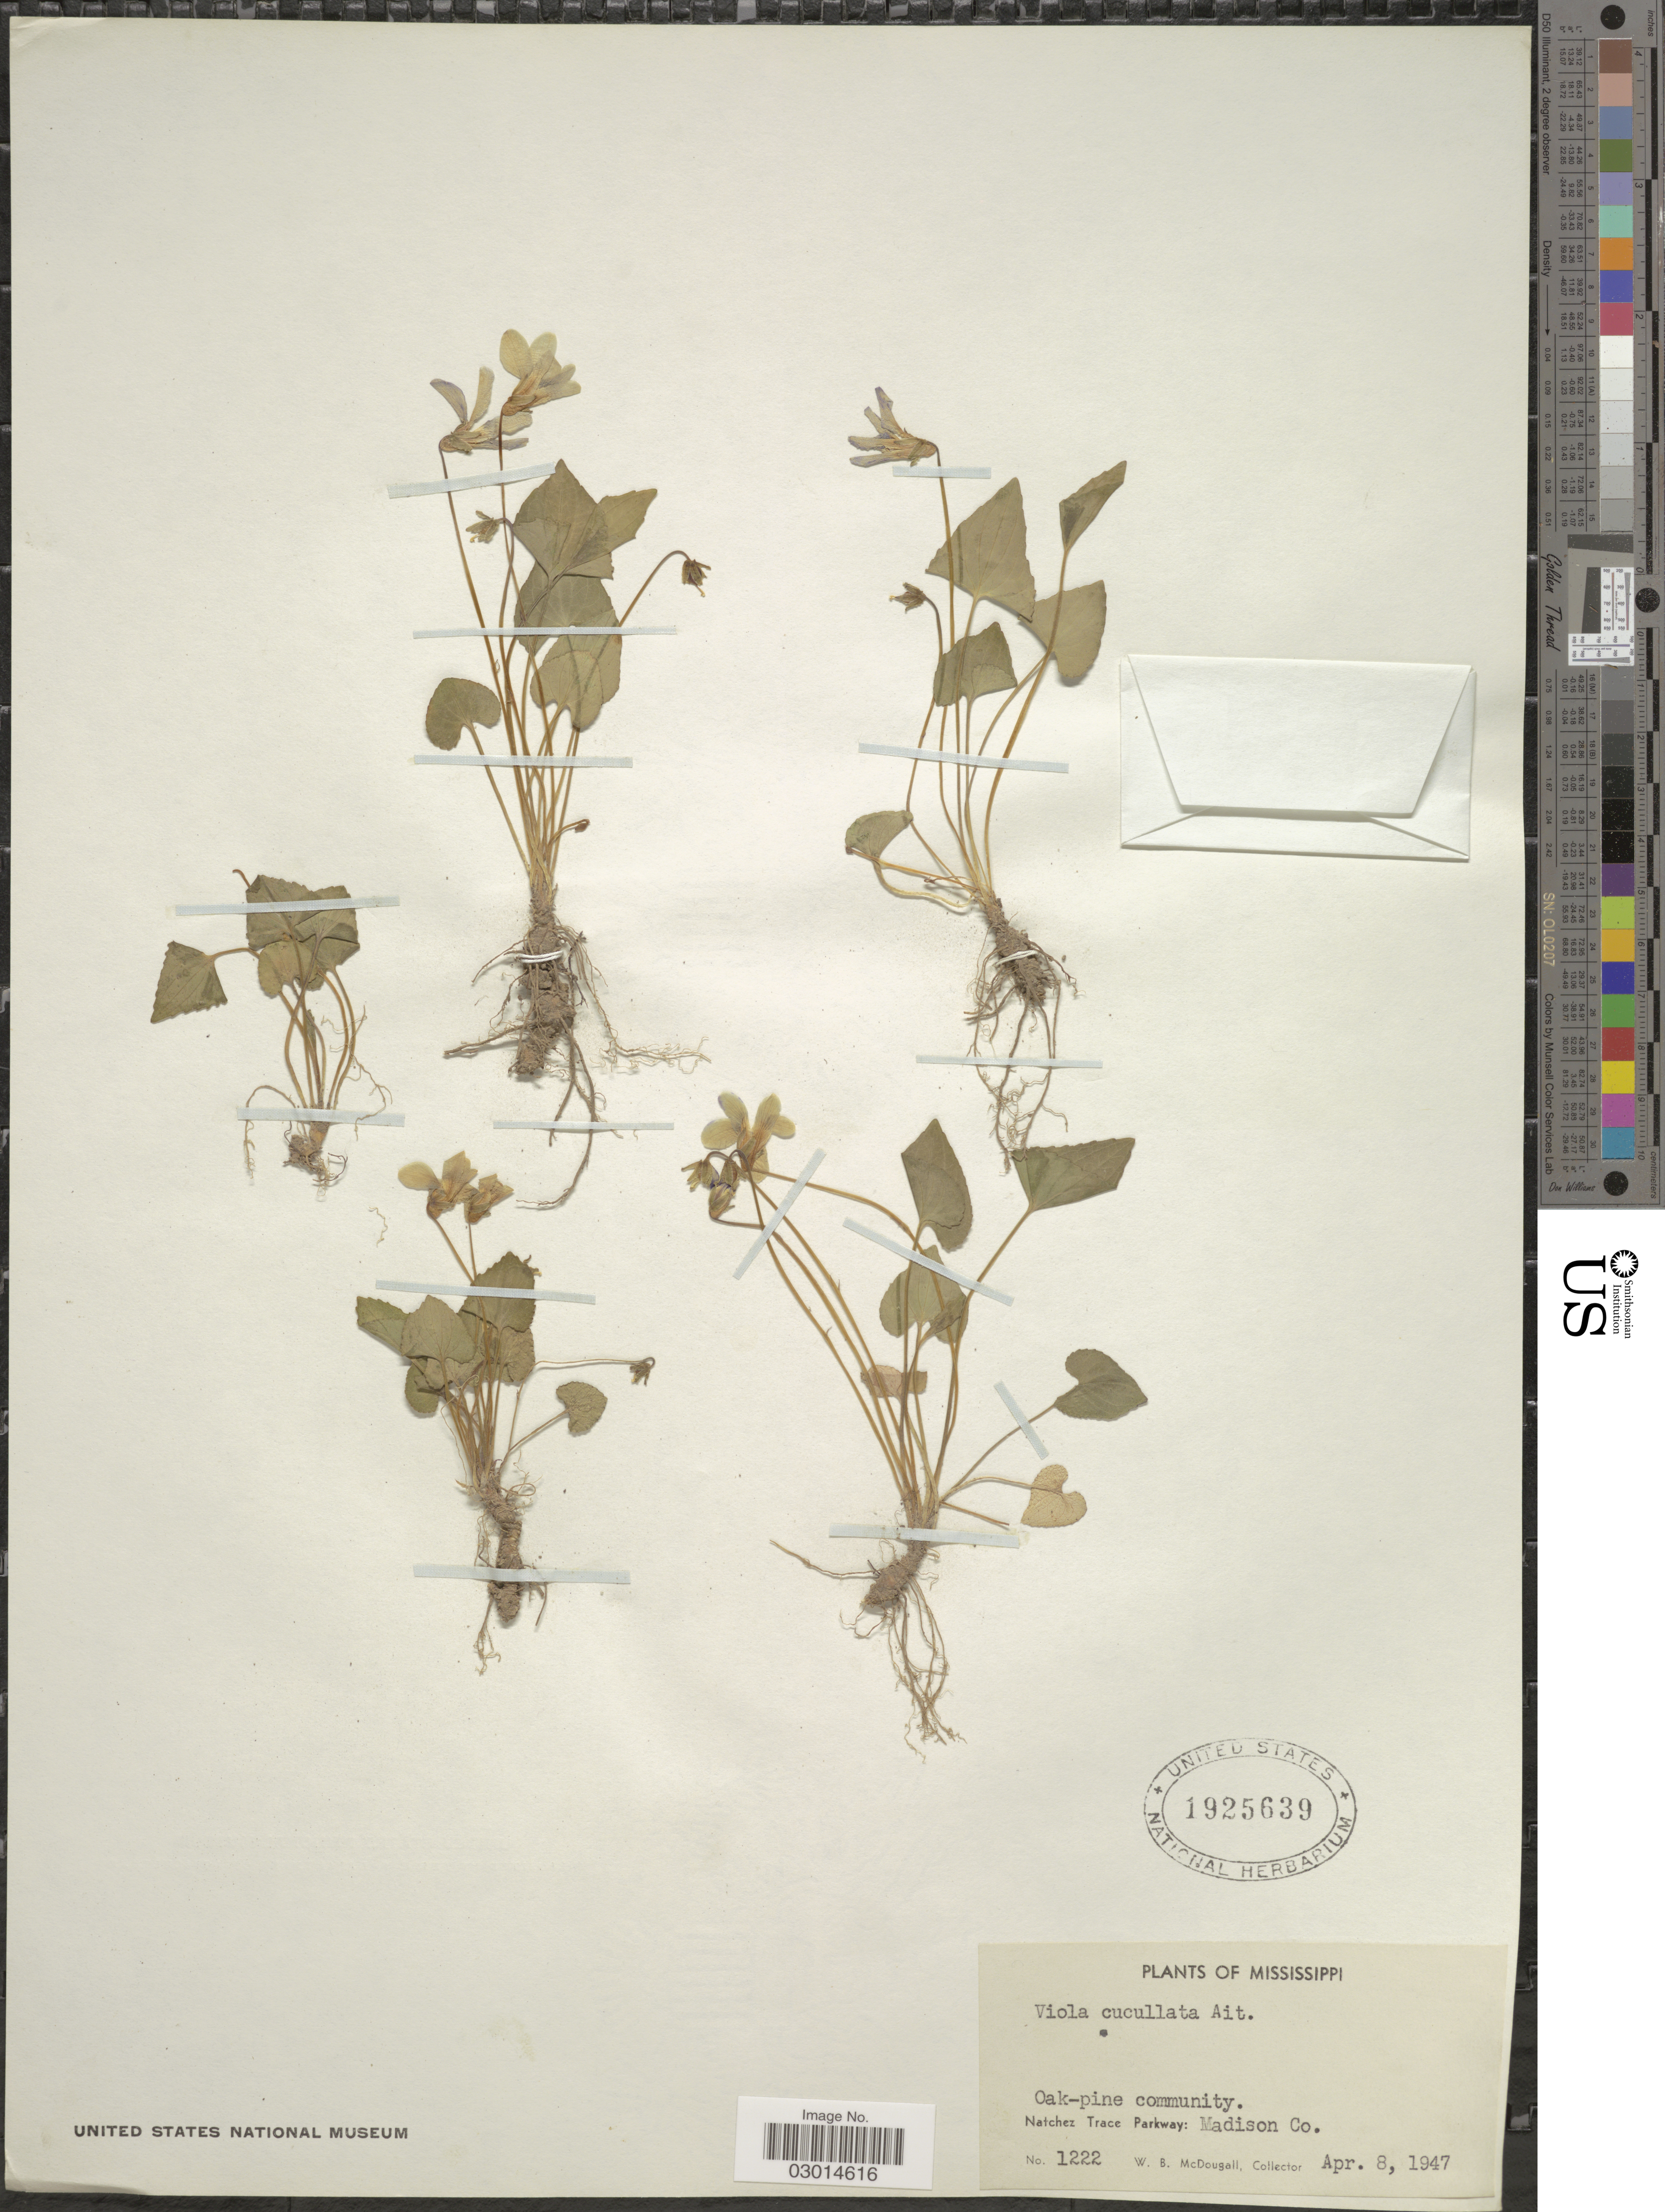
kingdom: Plantae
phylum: Tracheophyta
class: Magnoliopsida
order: Malpighiales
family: Violaceae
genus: Viola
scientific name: Viola cucullata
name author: Aiton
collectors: W. B. McDougall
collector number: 1222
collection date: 1947-04-08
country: United States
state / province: Mississippi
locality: Oak-pine community. Natchez Trace Parkway: Madison Co.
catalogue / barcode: US 1925639